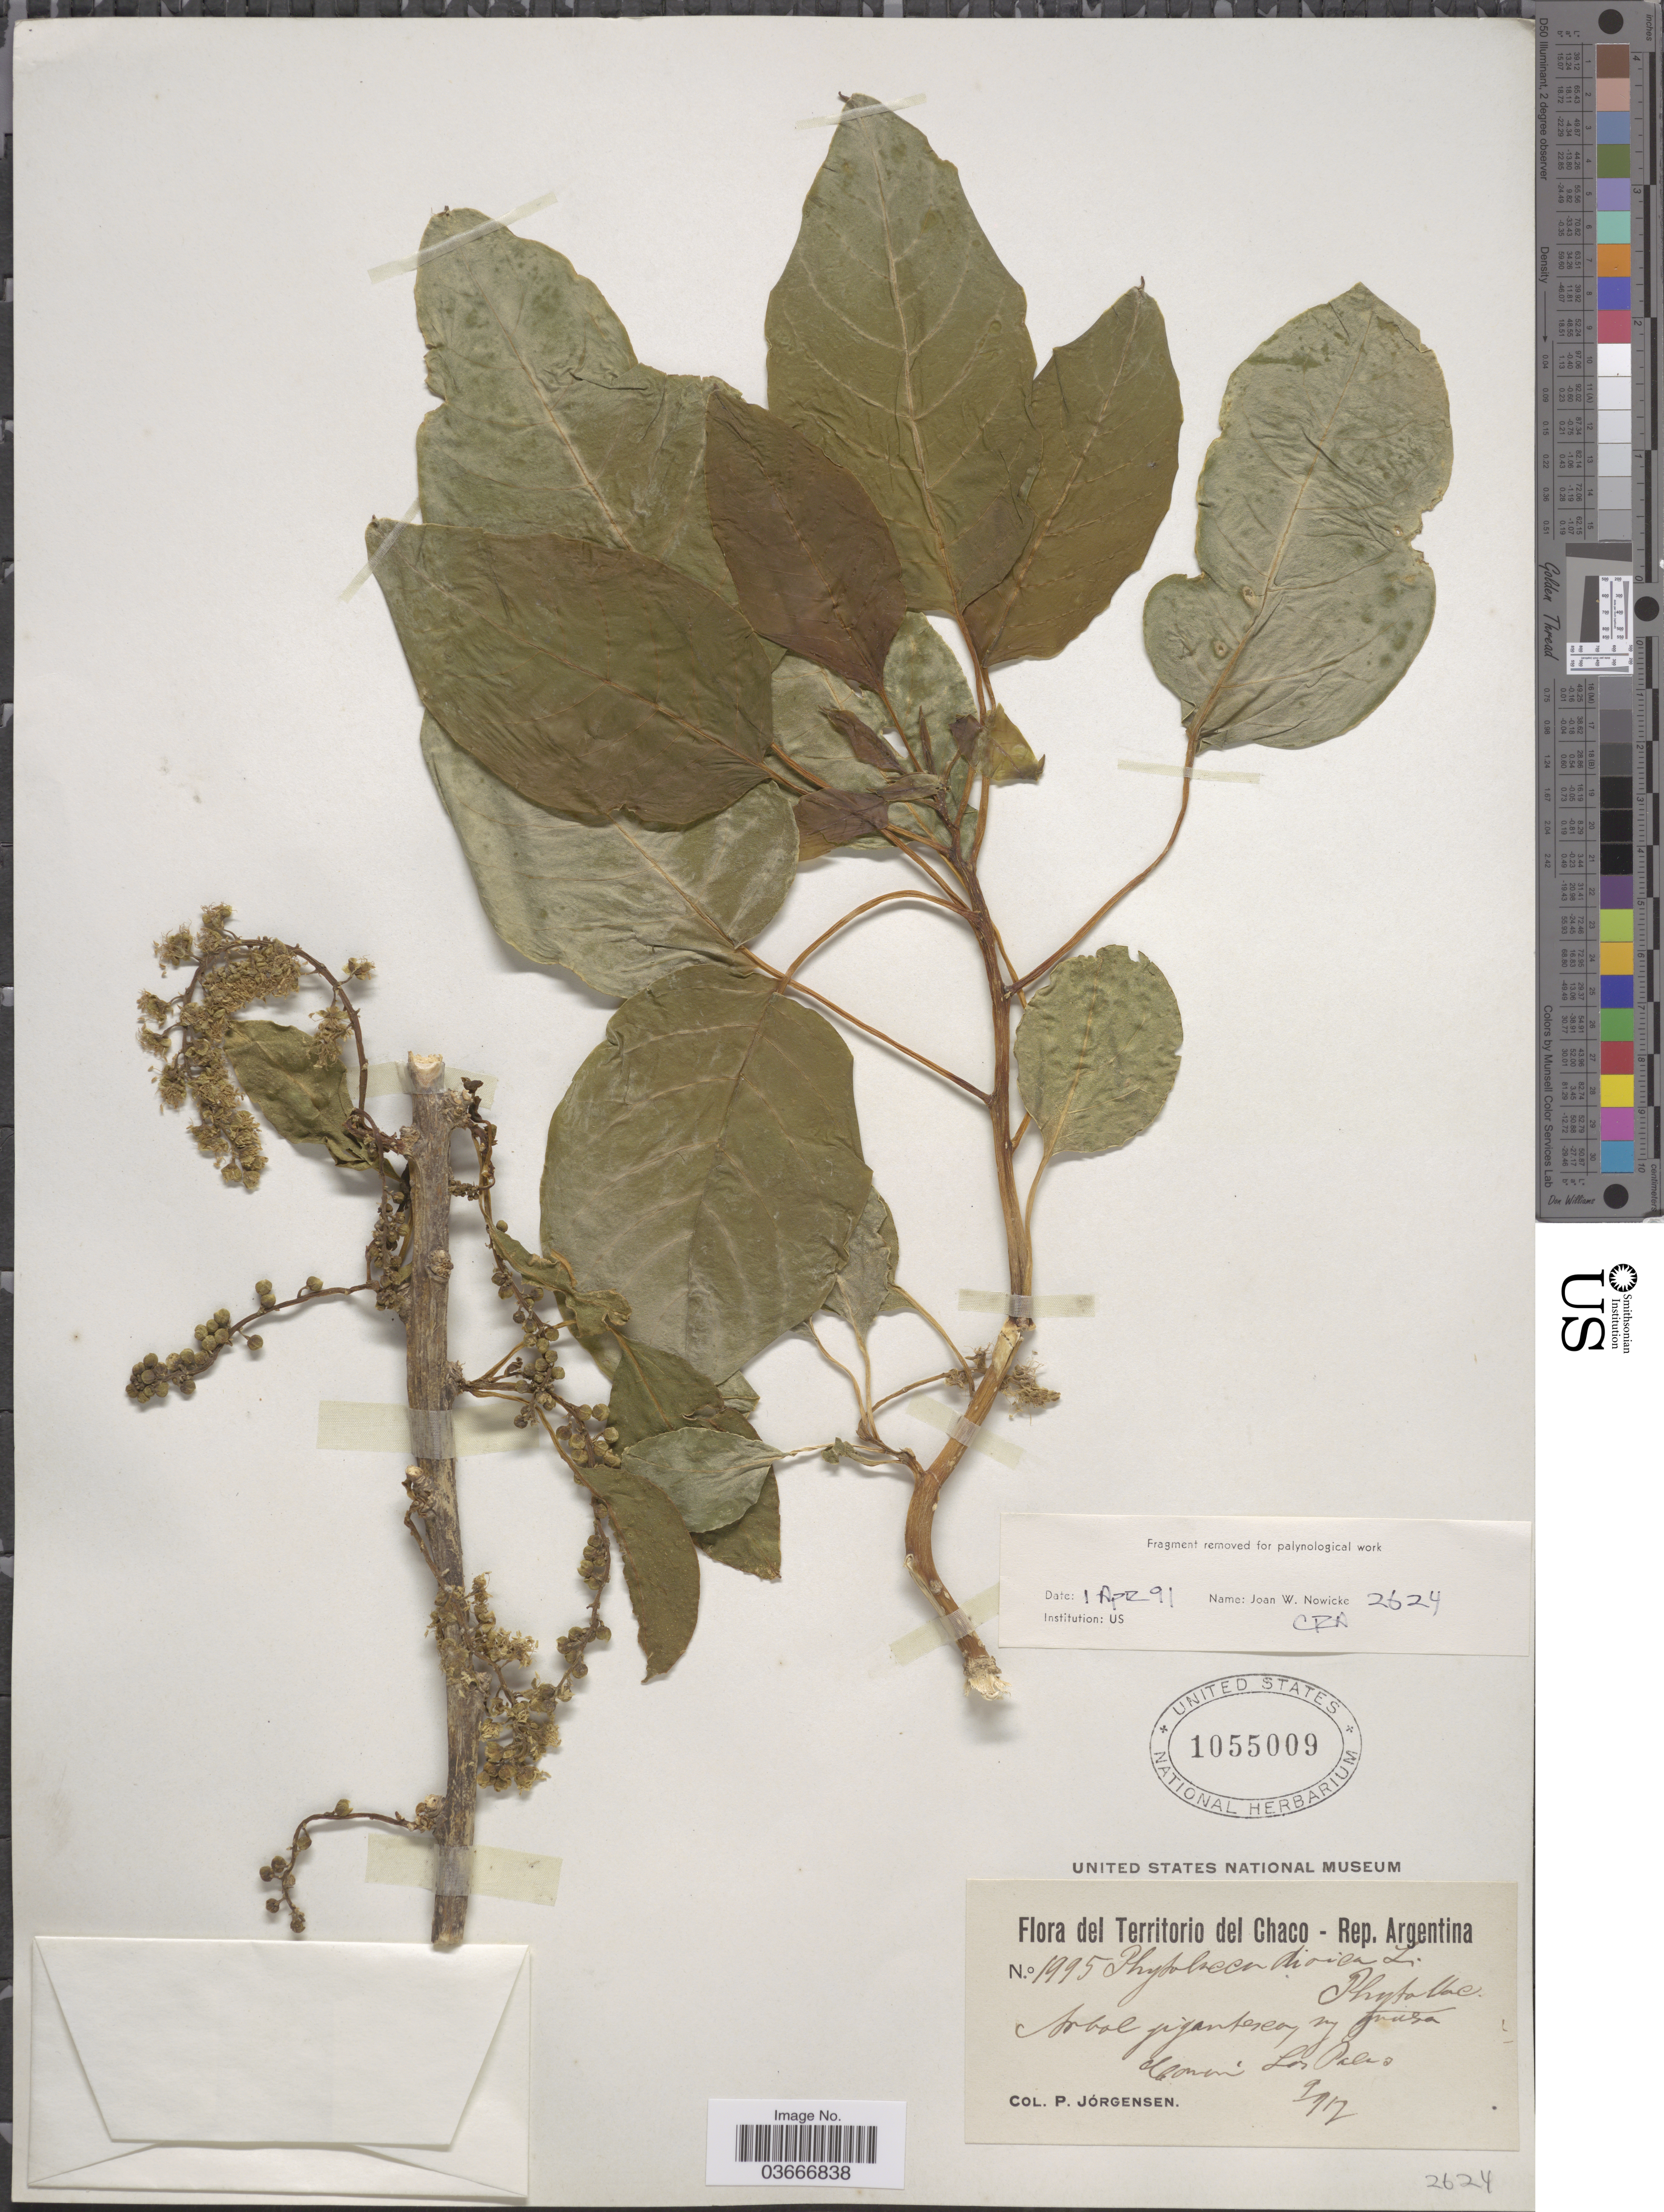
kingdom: Plantae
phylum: Tracheophyta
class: Magnoliopsida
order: Caryophyllales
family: Phytolaccaceae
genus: Phytolacca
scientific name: Phytolacca dioica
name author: L.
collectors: P. Jörgensen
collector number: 1995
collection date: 1917-09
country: Argentina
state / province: Chaco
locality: Comun Los Palmas.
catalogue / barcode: US 1055009